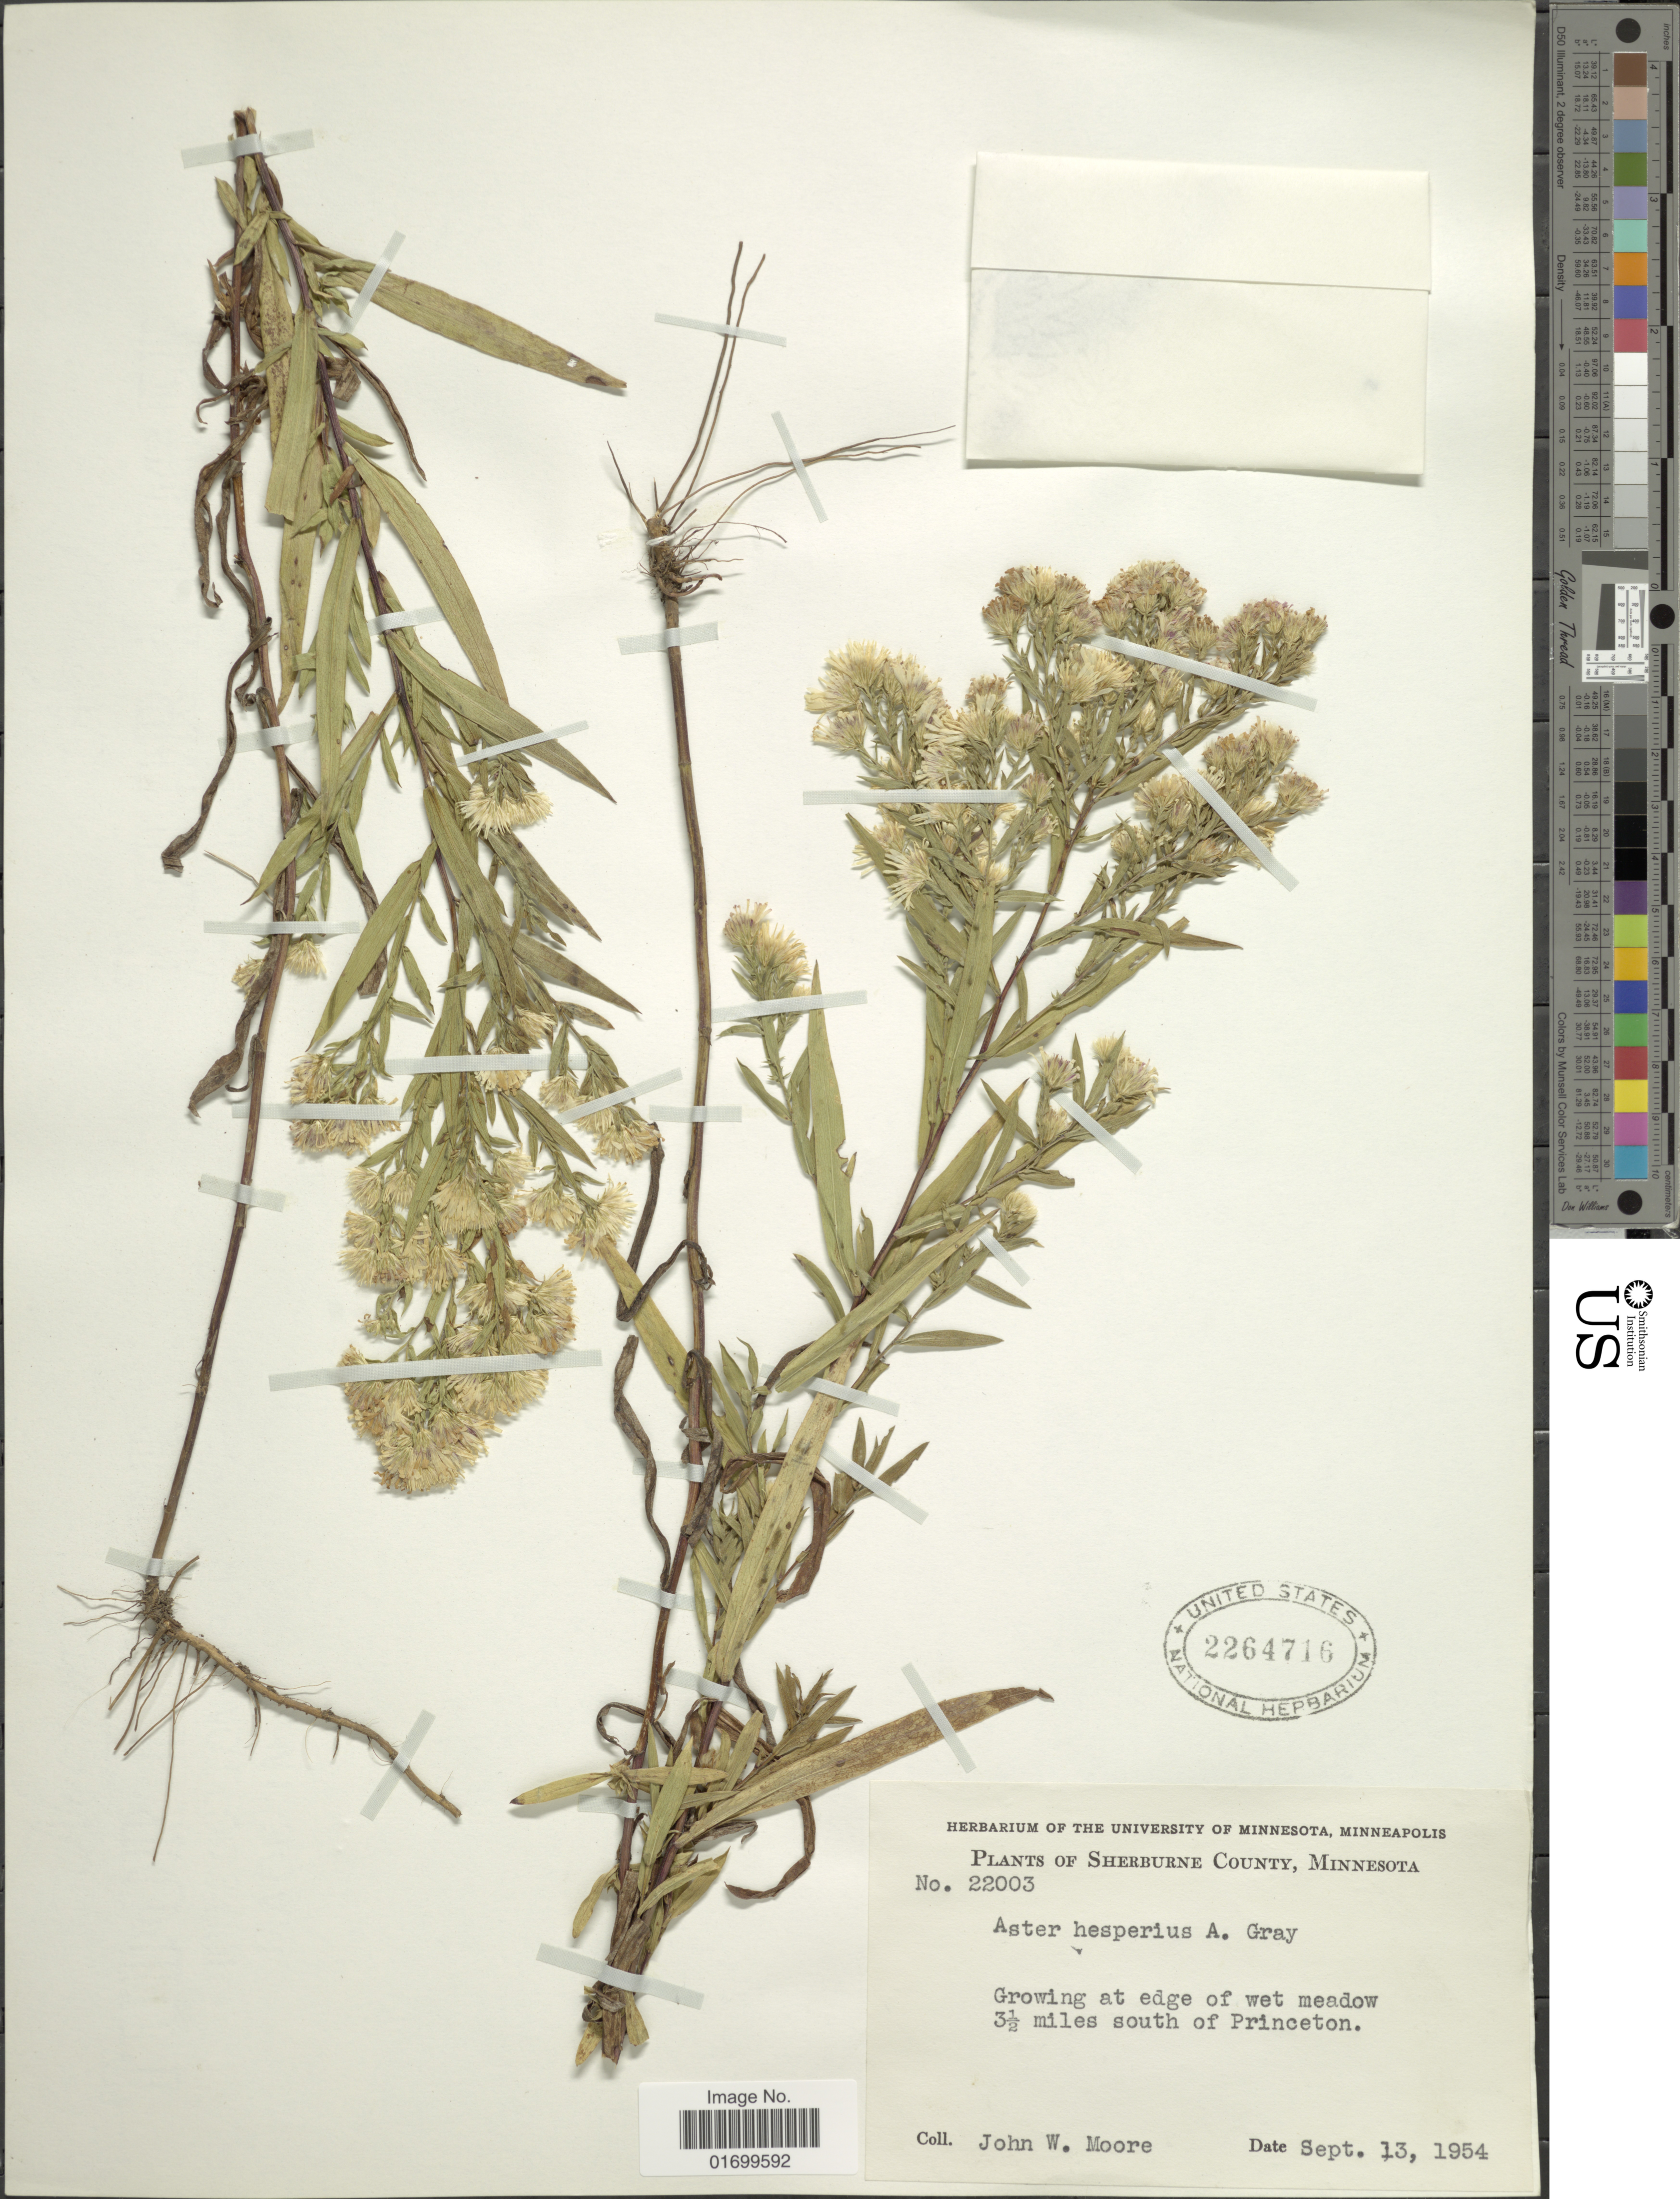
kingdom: Plantae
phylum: Tracheophyta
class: Magnoliopsida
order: Asterales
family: Asteraceae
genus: Symphyotrichum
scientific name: Symphyotrichum hesperium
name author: (A. Gray) Á. Löve & D. Löve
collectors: J. Moore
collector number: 22003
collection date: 1954-09-13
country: United States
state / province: Minnesota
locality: Sherburne County, at edge of wet meadow 3 1/2 miles south of Princeton.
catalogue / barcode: US 2264716